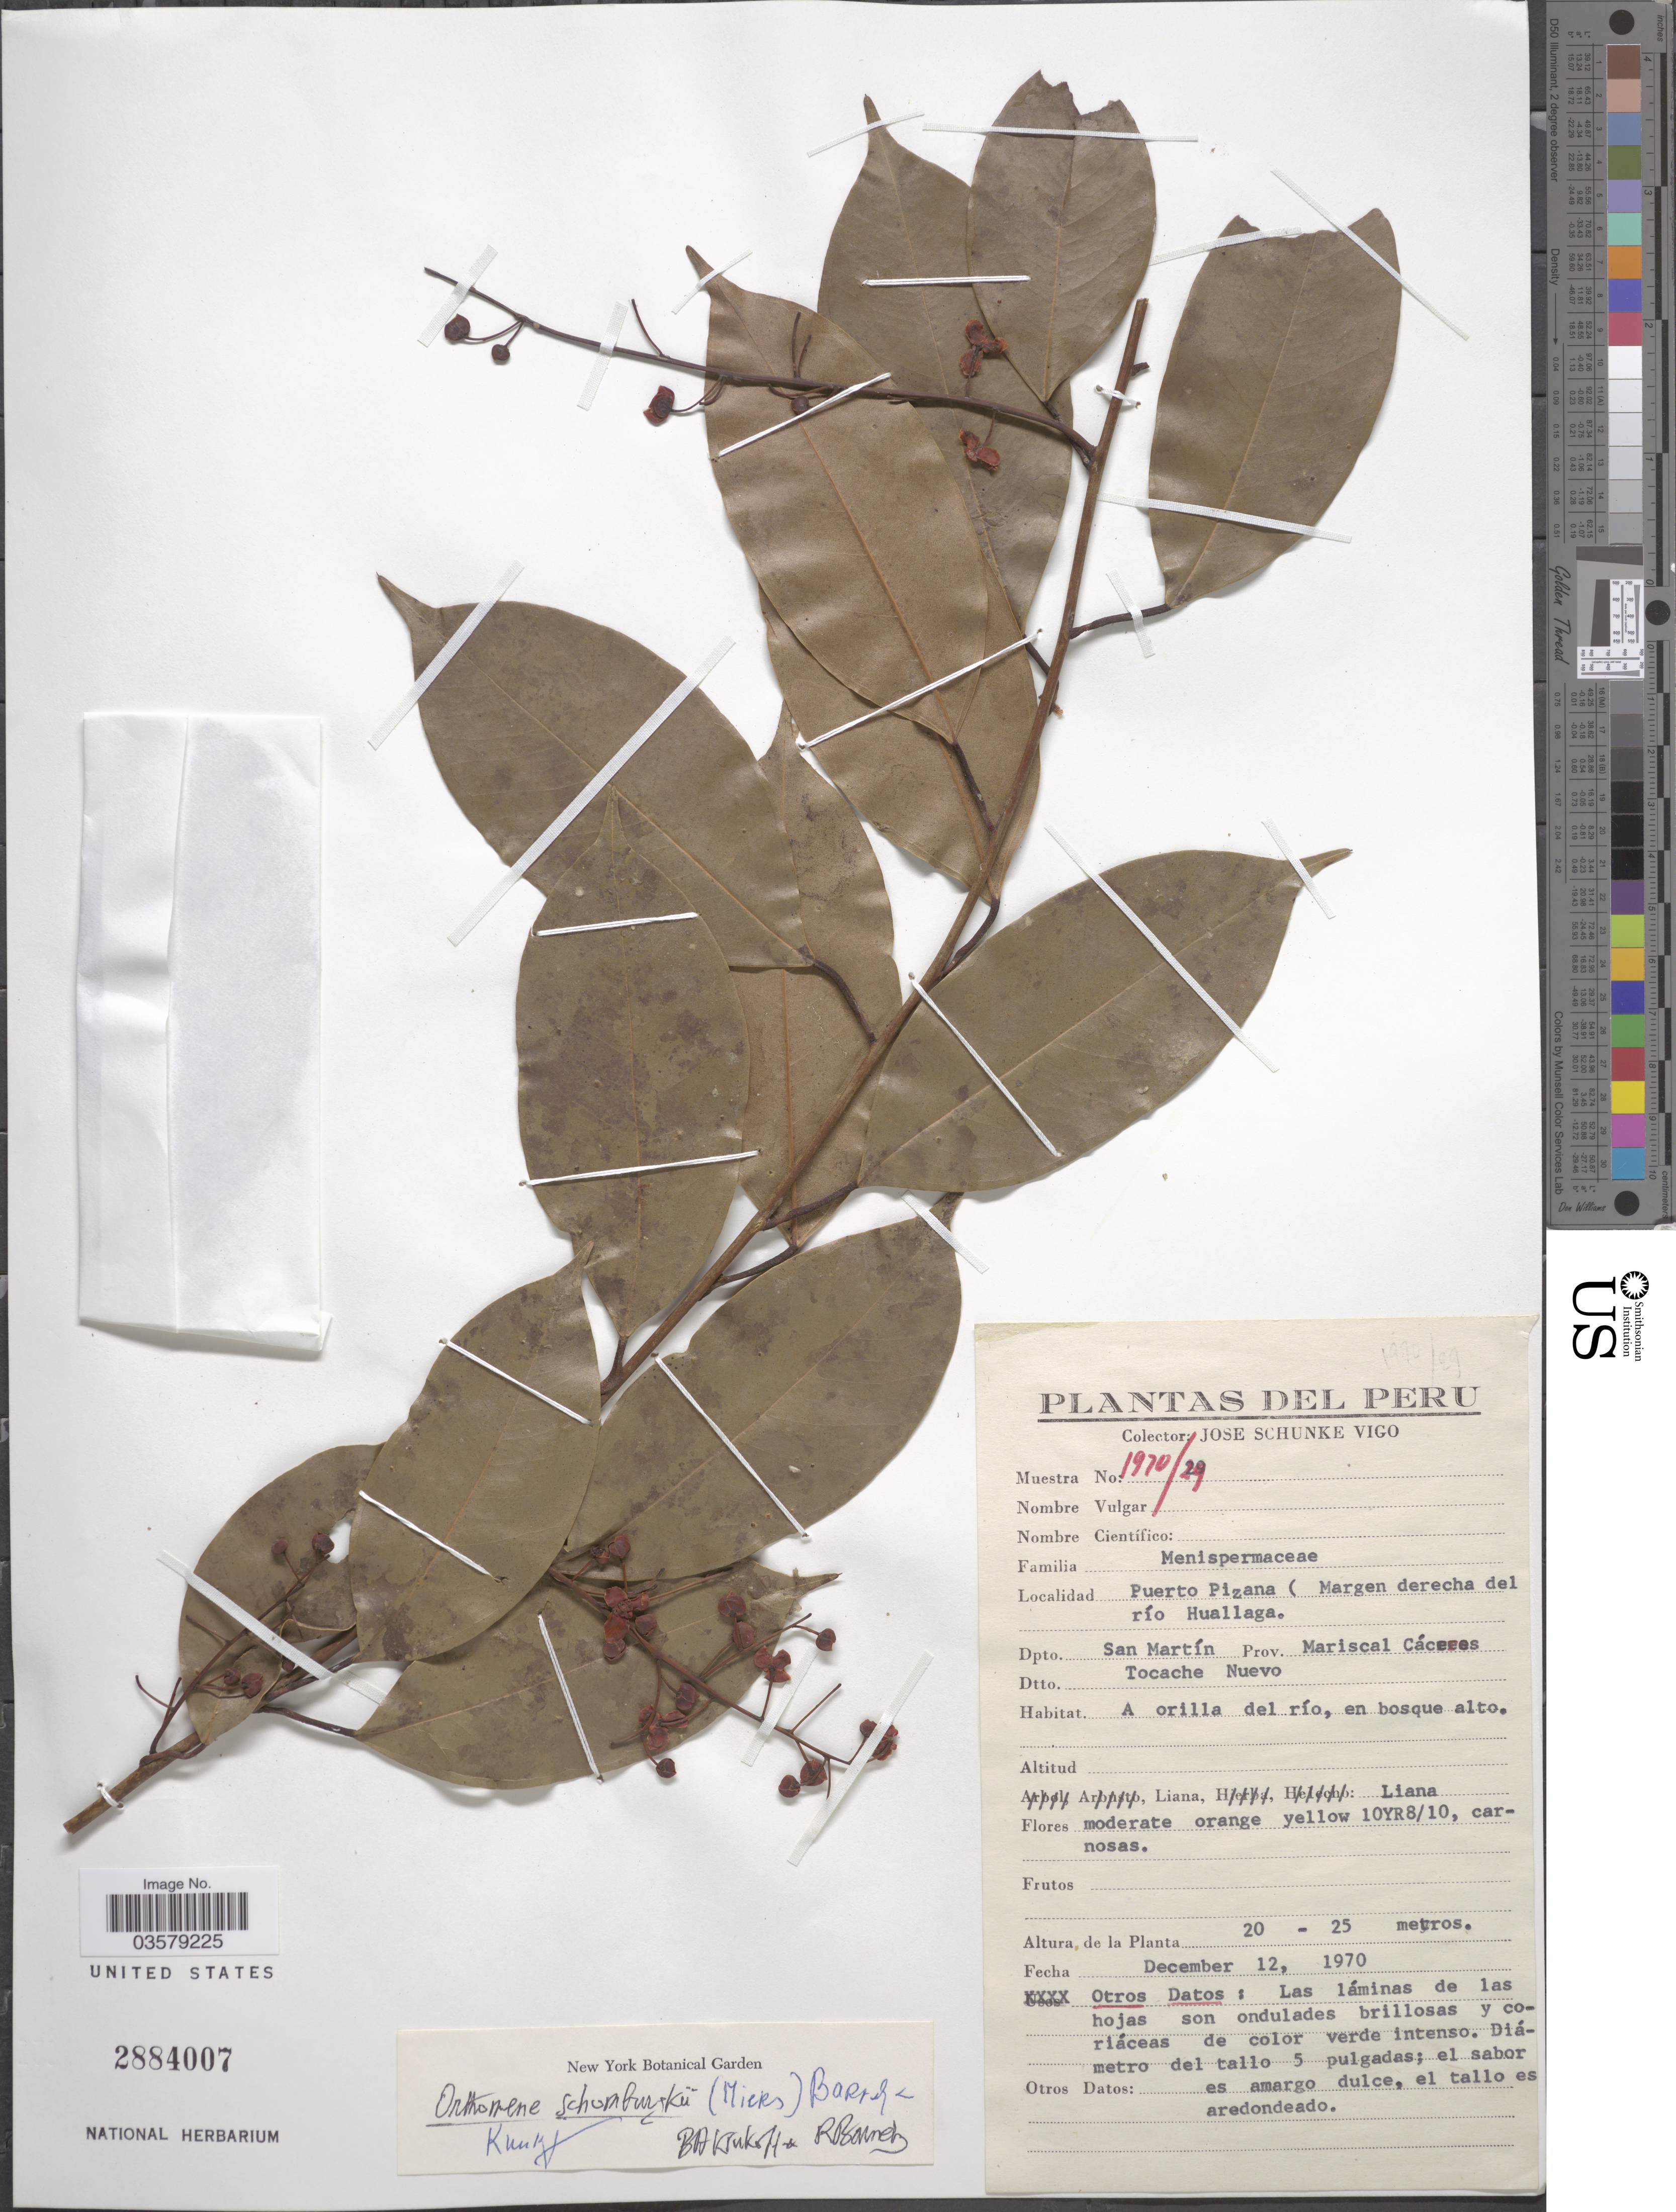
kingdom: Plantae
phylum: Tracheophyta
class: Magnoliopsida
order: Ranunculales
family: Menispermaceae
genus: Anomospermum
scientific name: Anomospermum schomburgkii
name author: Miers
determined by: Strong, Mark T., (BOT), Smithsonian Institution - National Museum of Natural History (UNITED STATES)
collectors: J. Schunke Vigo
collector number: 1970/29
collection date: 1970-12-12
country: Peru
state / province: San Martín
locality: Puerto Pizana (Margen derecha del río Huallaga. Dpto. San Martín, Prov. Mariscal Cáceres, Dtto. Tocache Nuevo.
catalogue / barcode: US 2884007